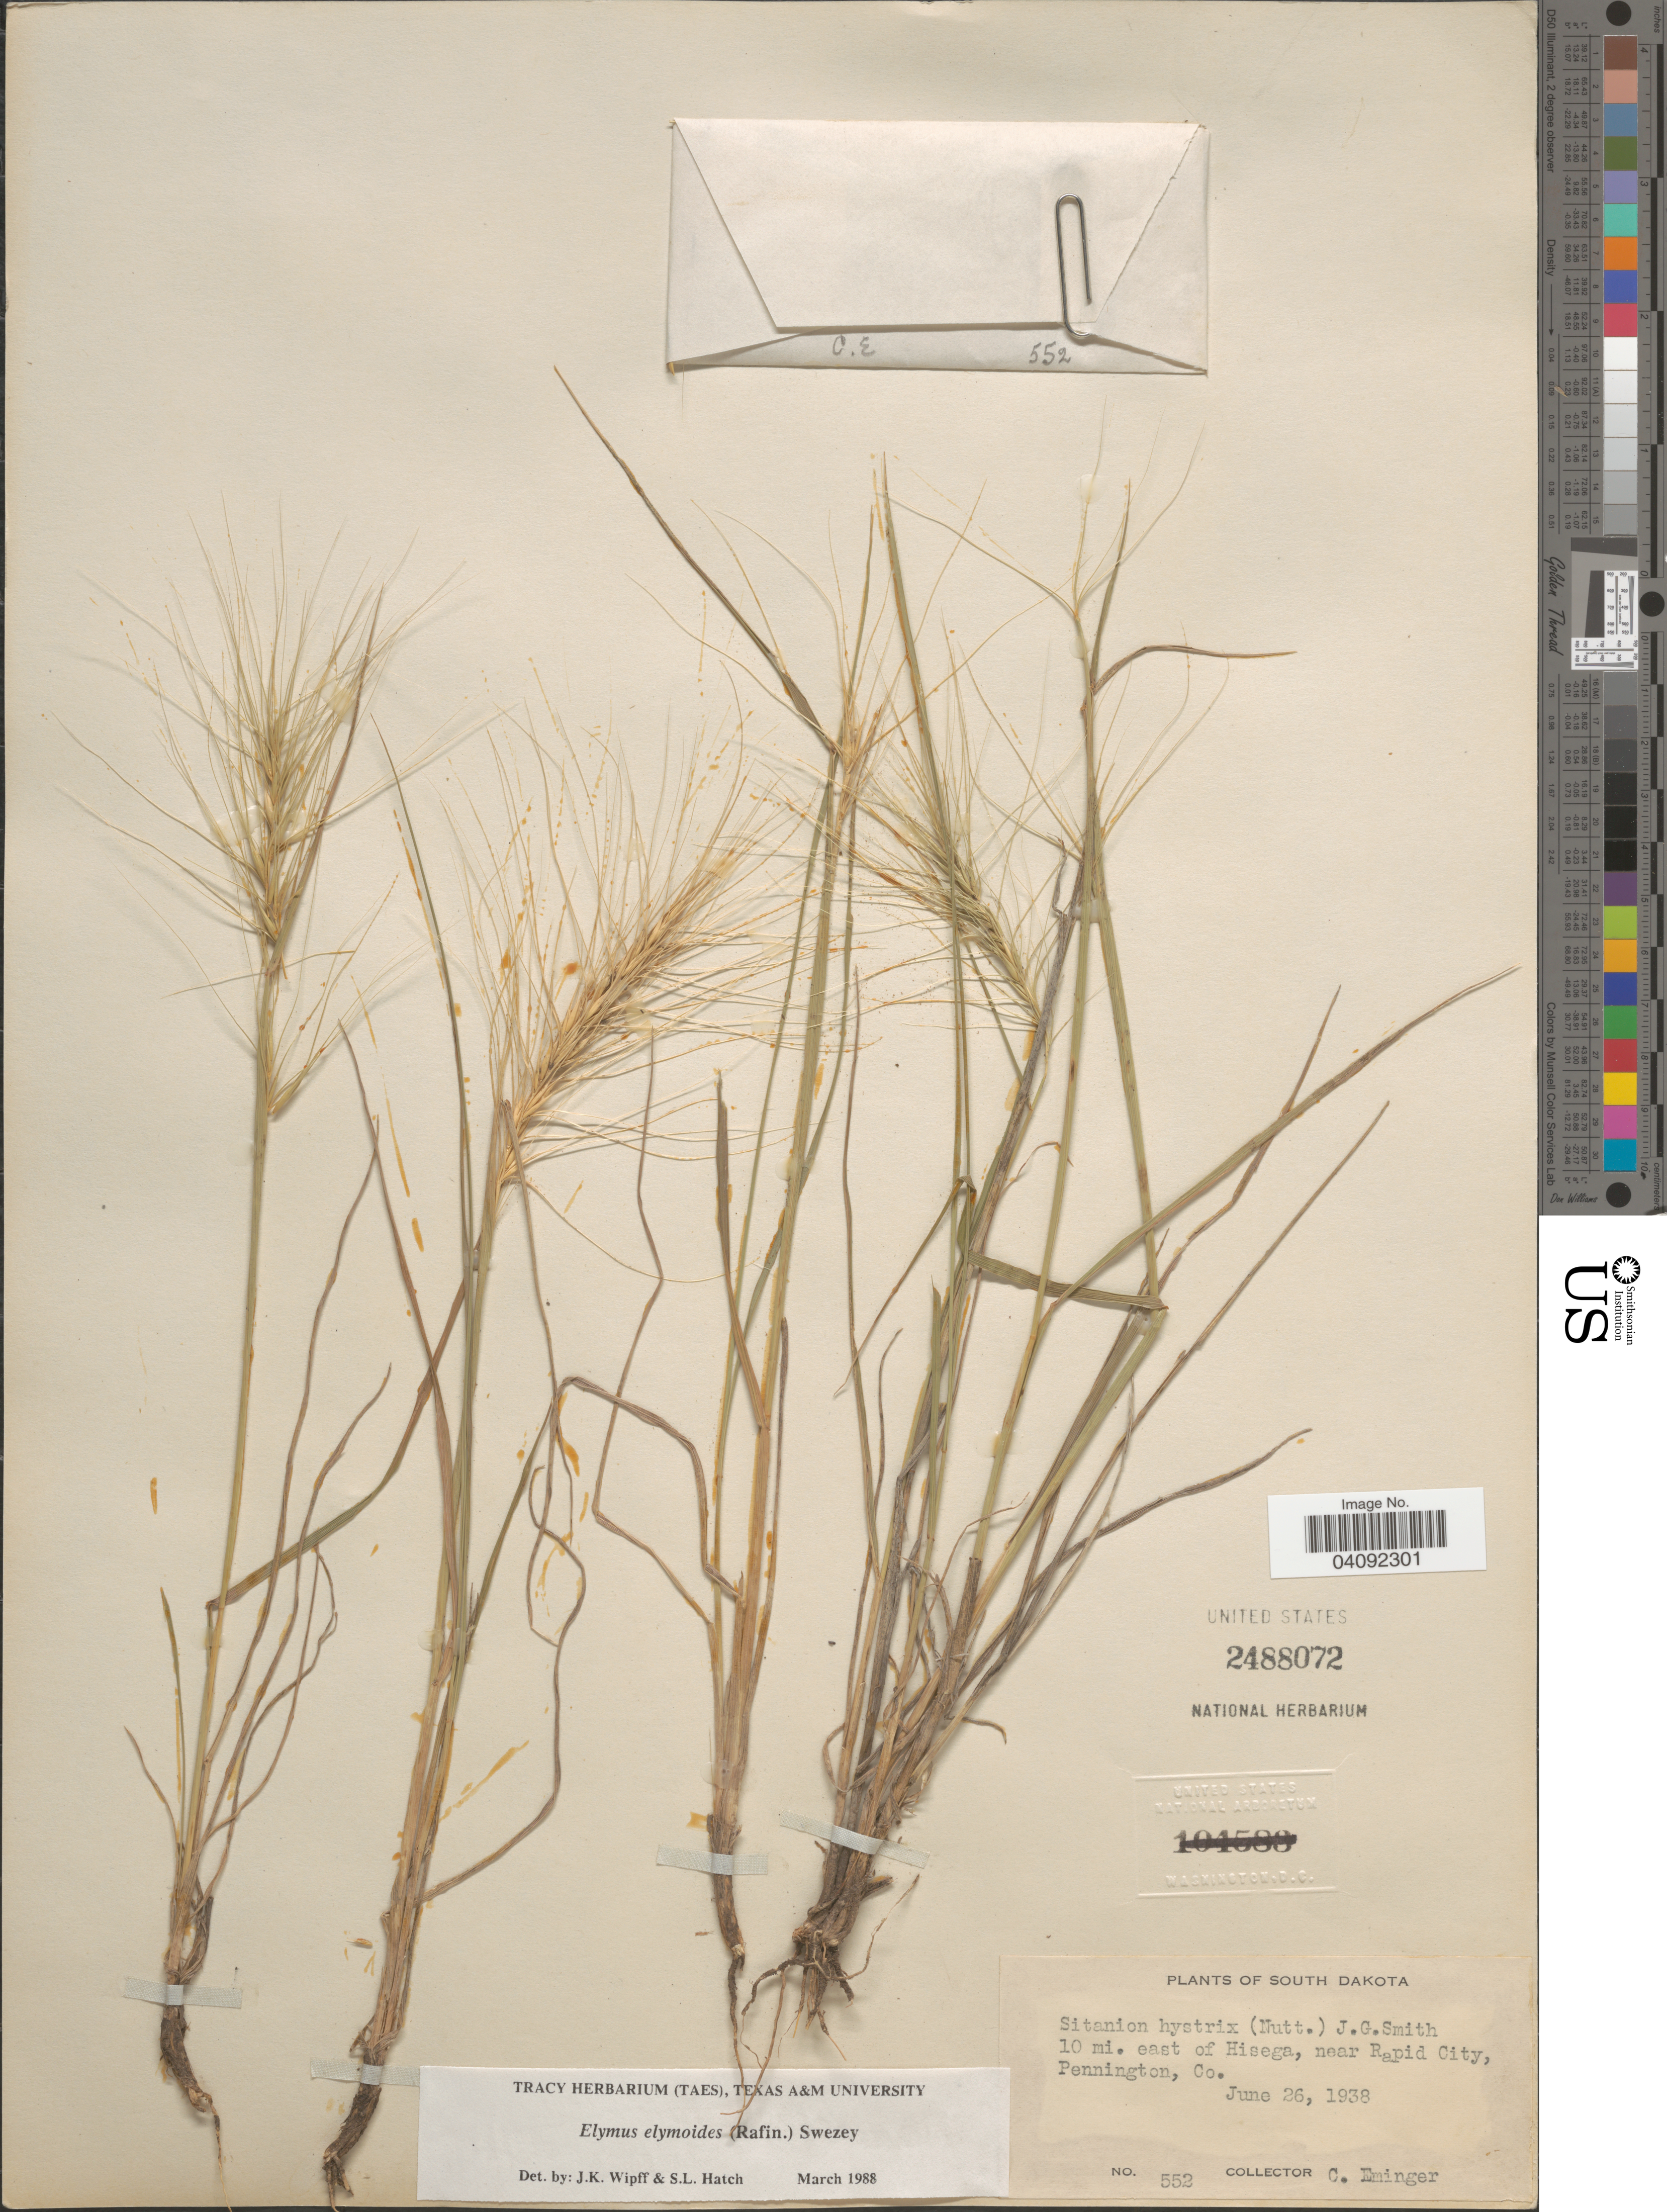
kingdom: Plantae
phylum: Tracheophyta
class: Liliopsida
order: Poales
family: Poaceae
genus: Elymus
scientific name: Elymus elymoides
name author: (Raf.) Swezey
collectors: C. Eminger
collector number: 552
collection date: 1938-06-26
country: United States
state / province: South Dakota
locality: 10 mi. east of Hisega, near Rapid City, Pennington, Co.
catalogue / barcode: US 2488072